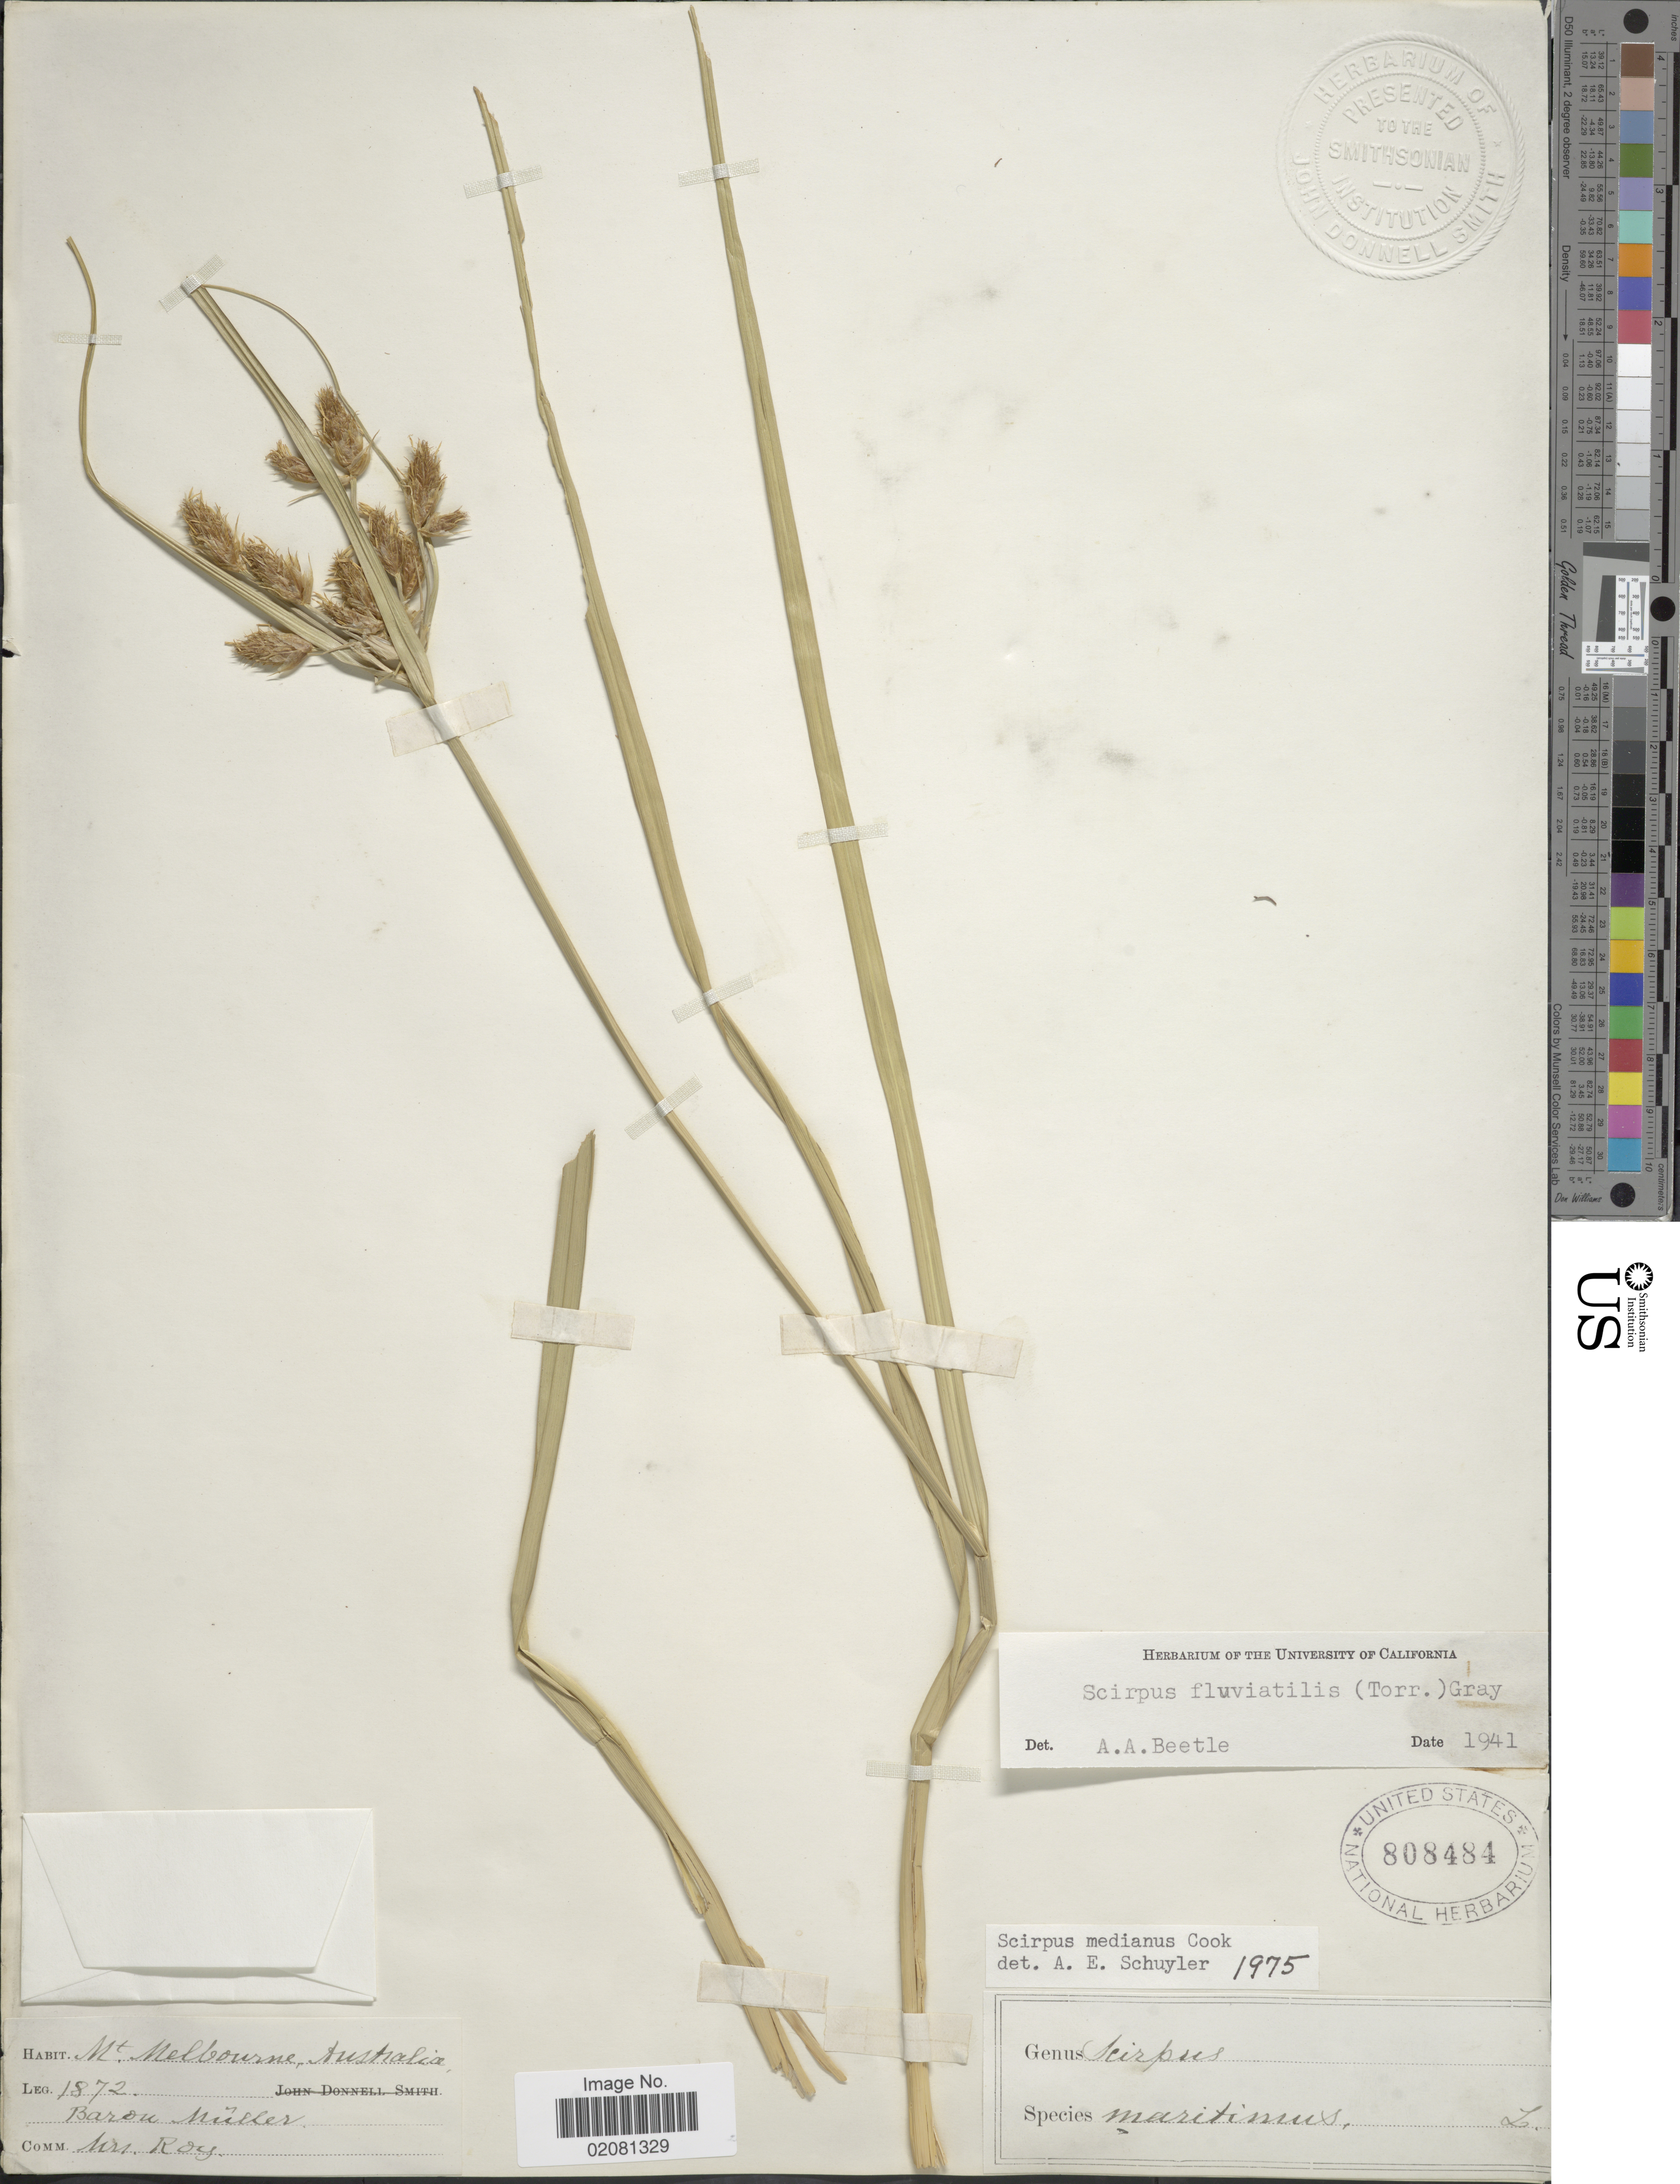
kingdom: Plantae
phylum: Tracheophyta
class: Liliopsida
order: Poales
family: Cyperaceae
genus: Bolboschoenus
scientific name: Bolboschoenus medianus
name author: (V.J. Cook) Soják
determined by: Strong, Mark T., (BOT), Smithsonian Institution - National Museum of Natural History (UNITED STATES)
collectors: B. Müller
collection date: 1872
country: Australia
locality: Mt. Melbourne.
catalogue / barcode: US 808484